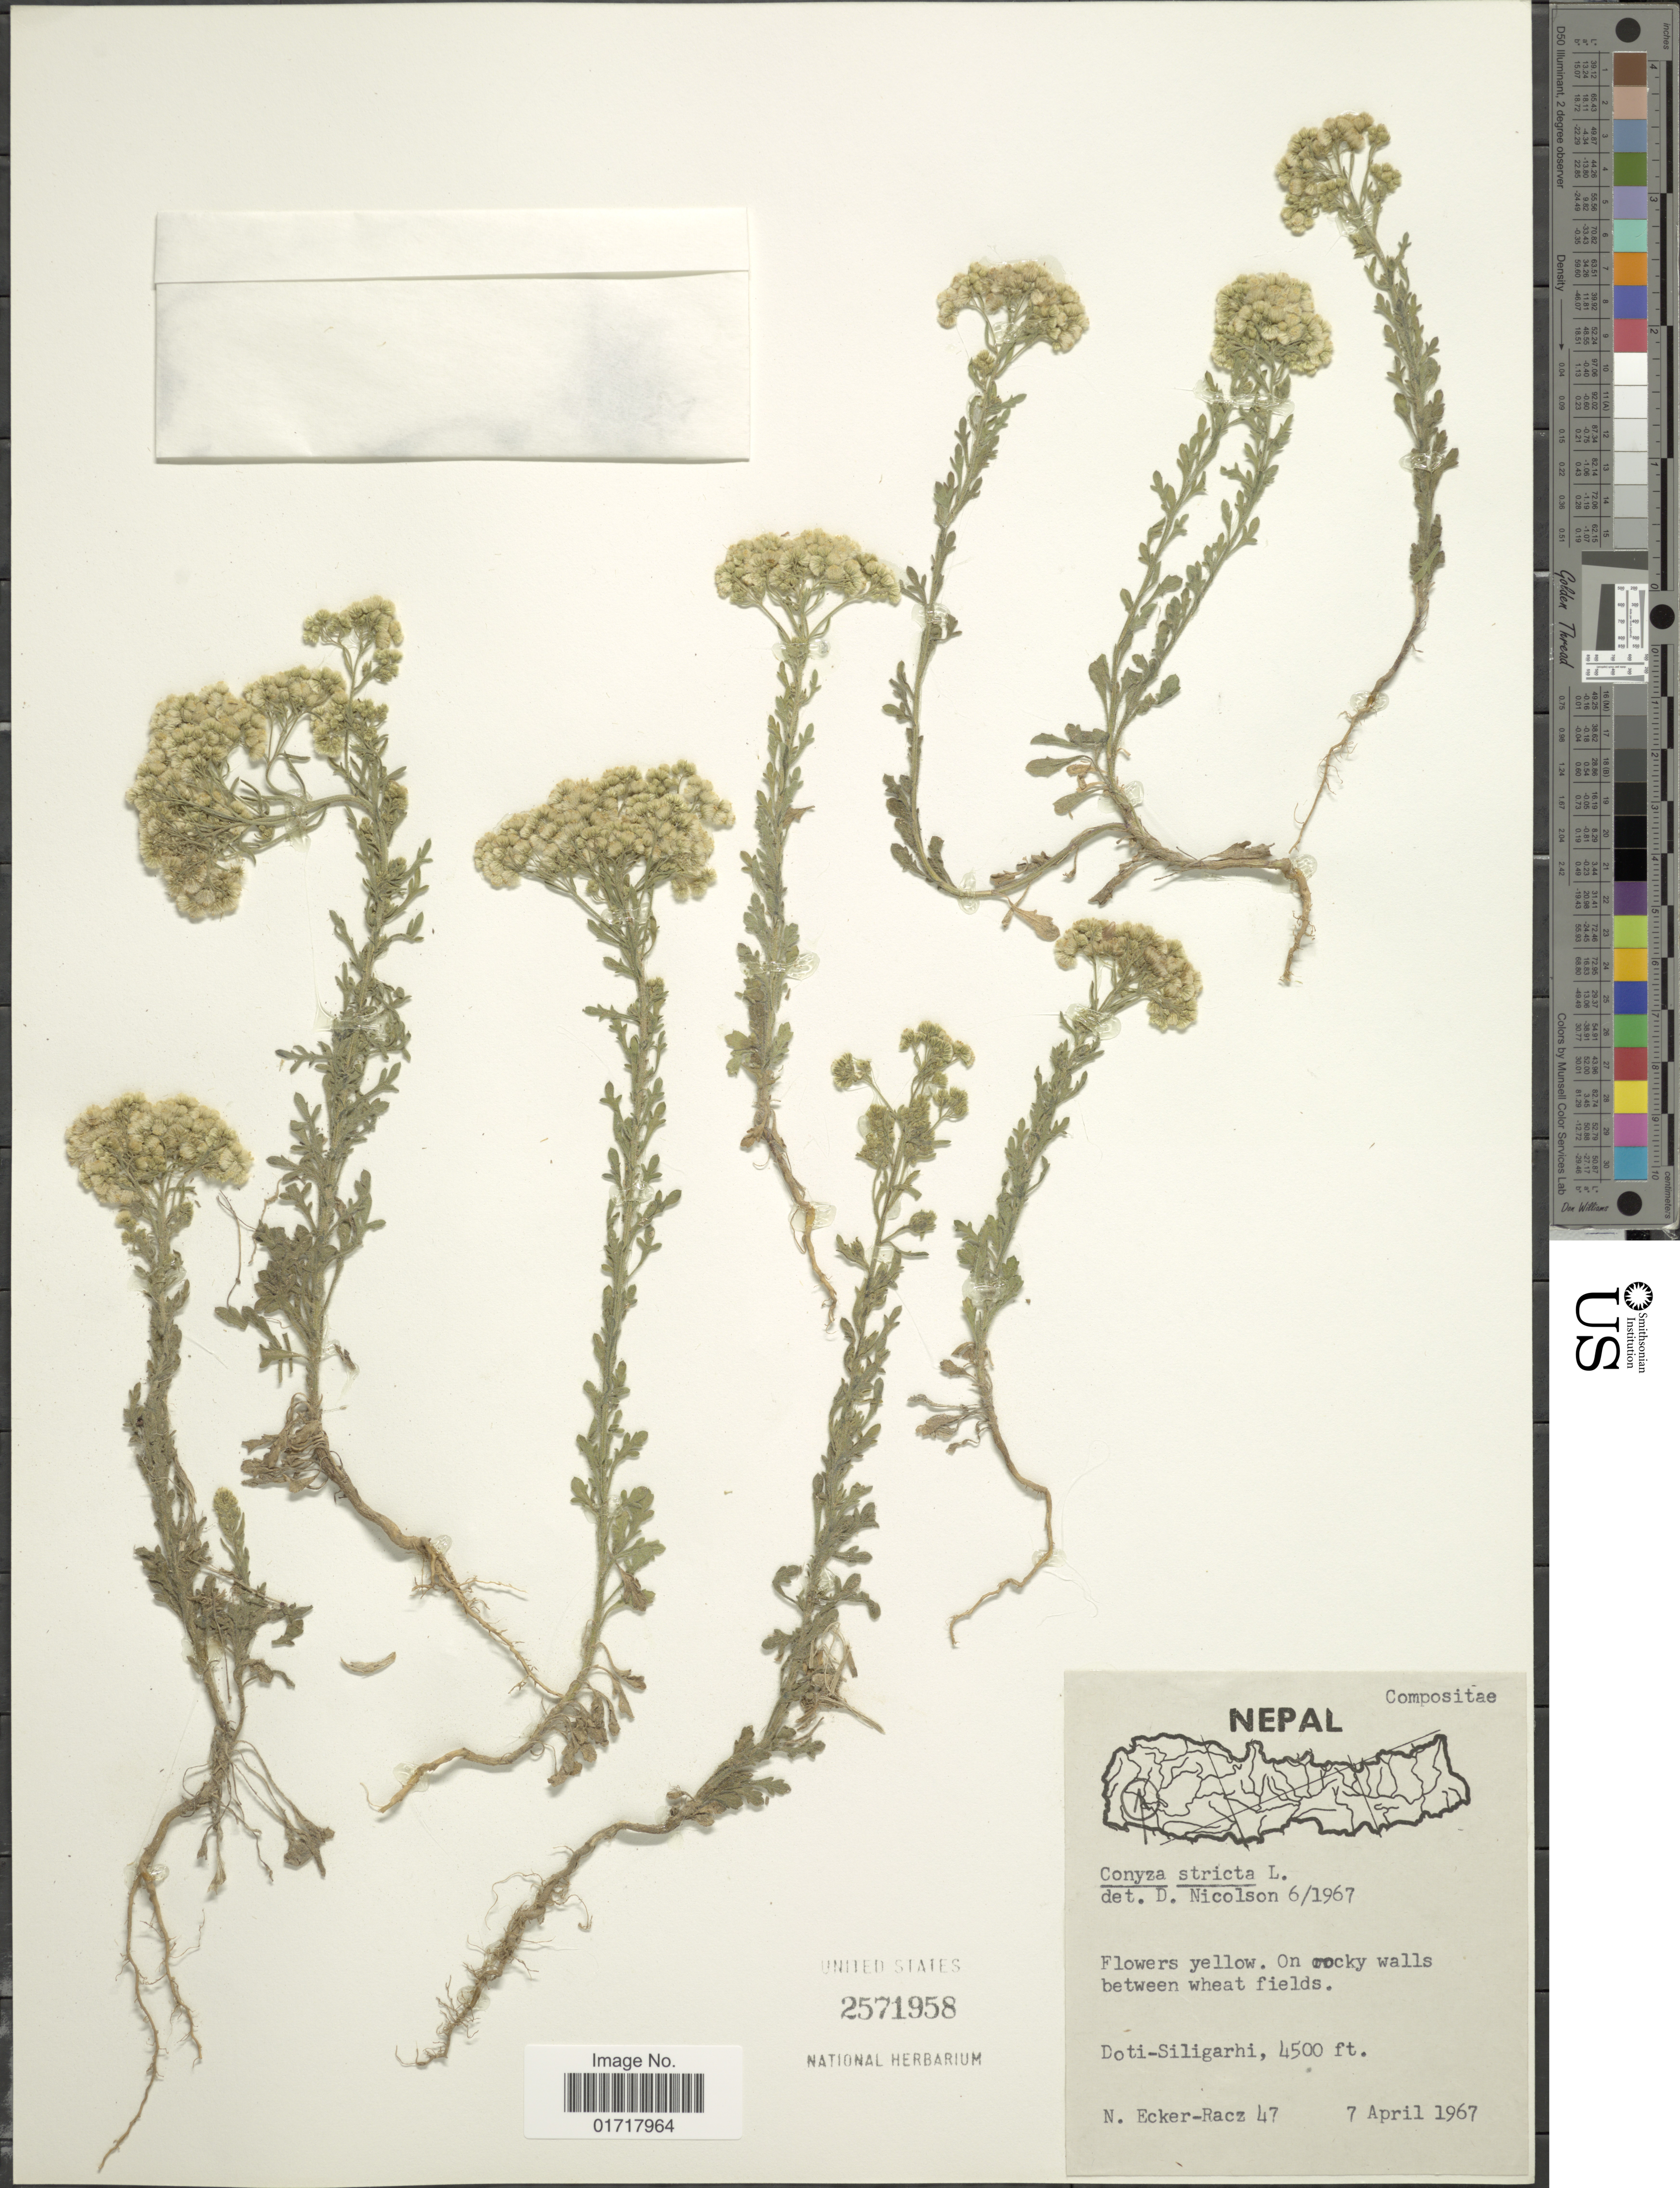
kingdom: Plantae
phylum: Tracheophyta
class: Magnoliopsida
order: Asterales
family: Asteraceae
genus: Conyza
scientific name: Conyza stricta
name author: (Chodat) Willd.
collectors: N. Ecker-Racz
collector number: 47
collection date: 1967-04-07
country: Nepal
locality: Doti-Siligarhi.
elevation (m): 1372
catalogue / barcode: US 2571958